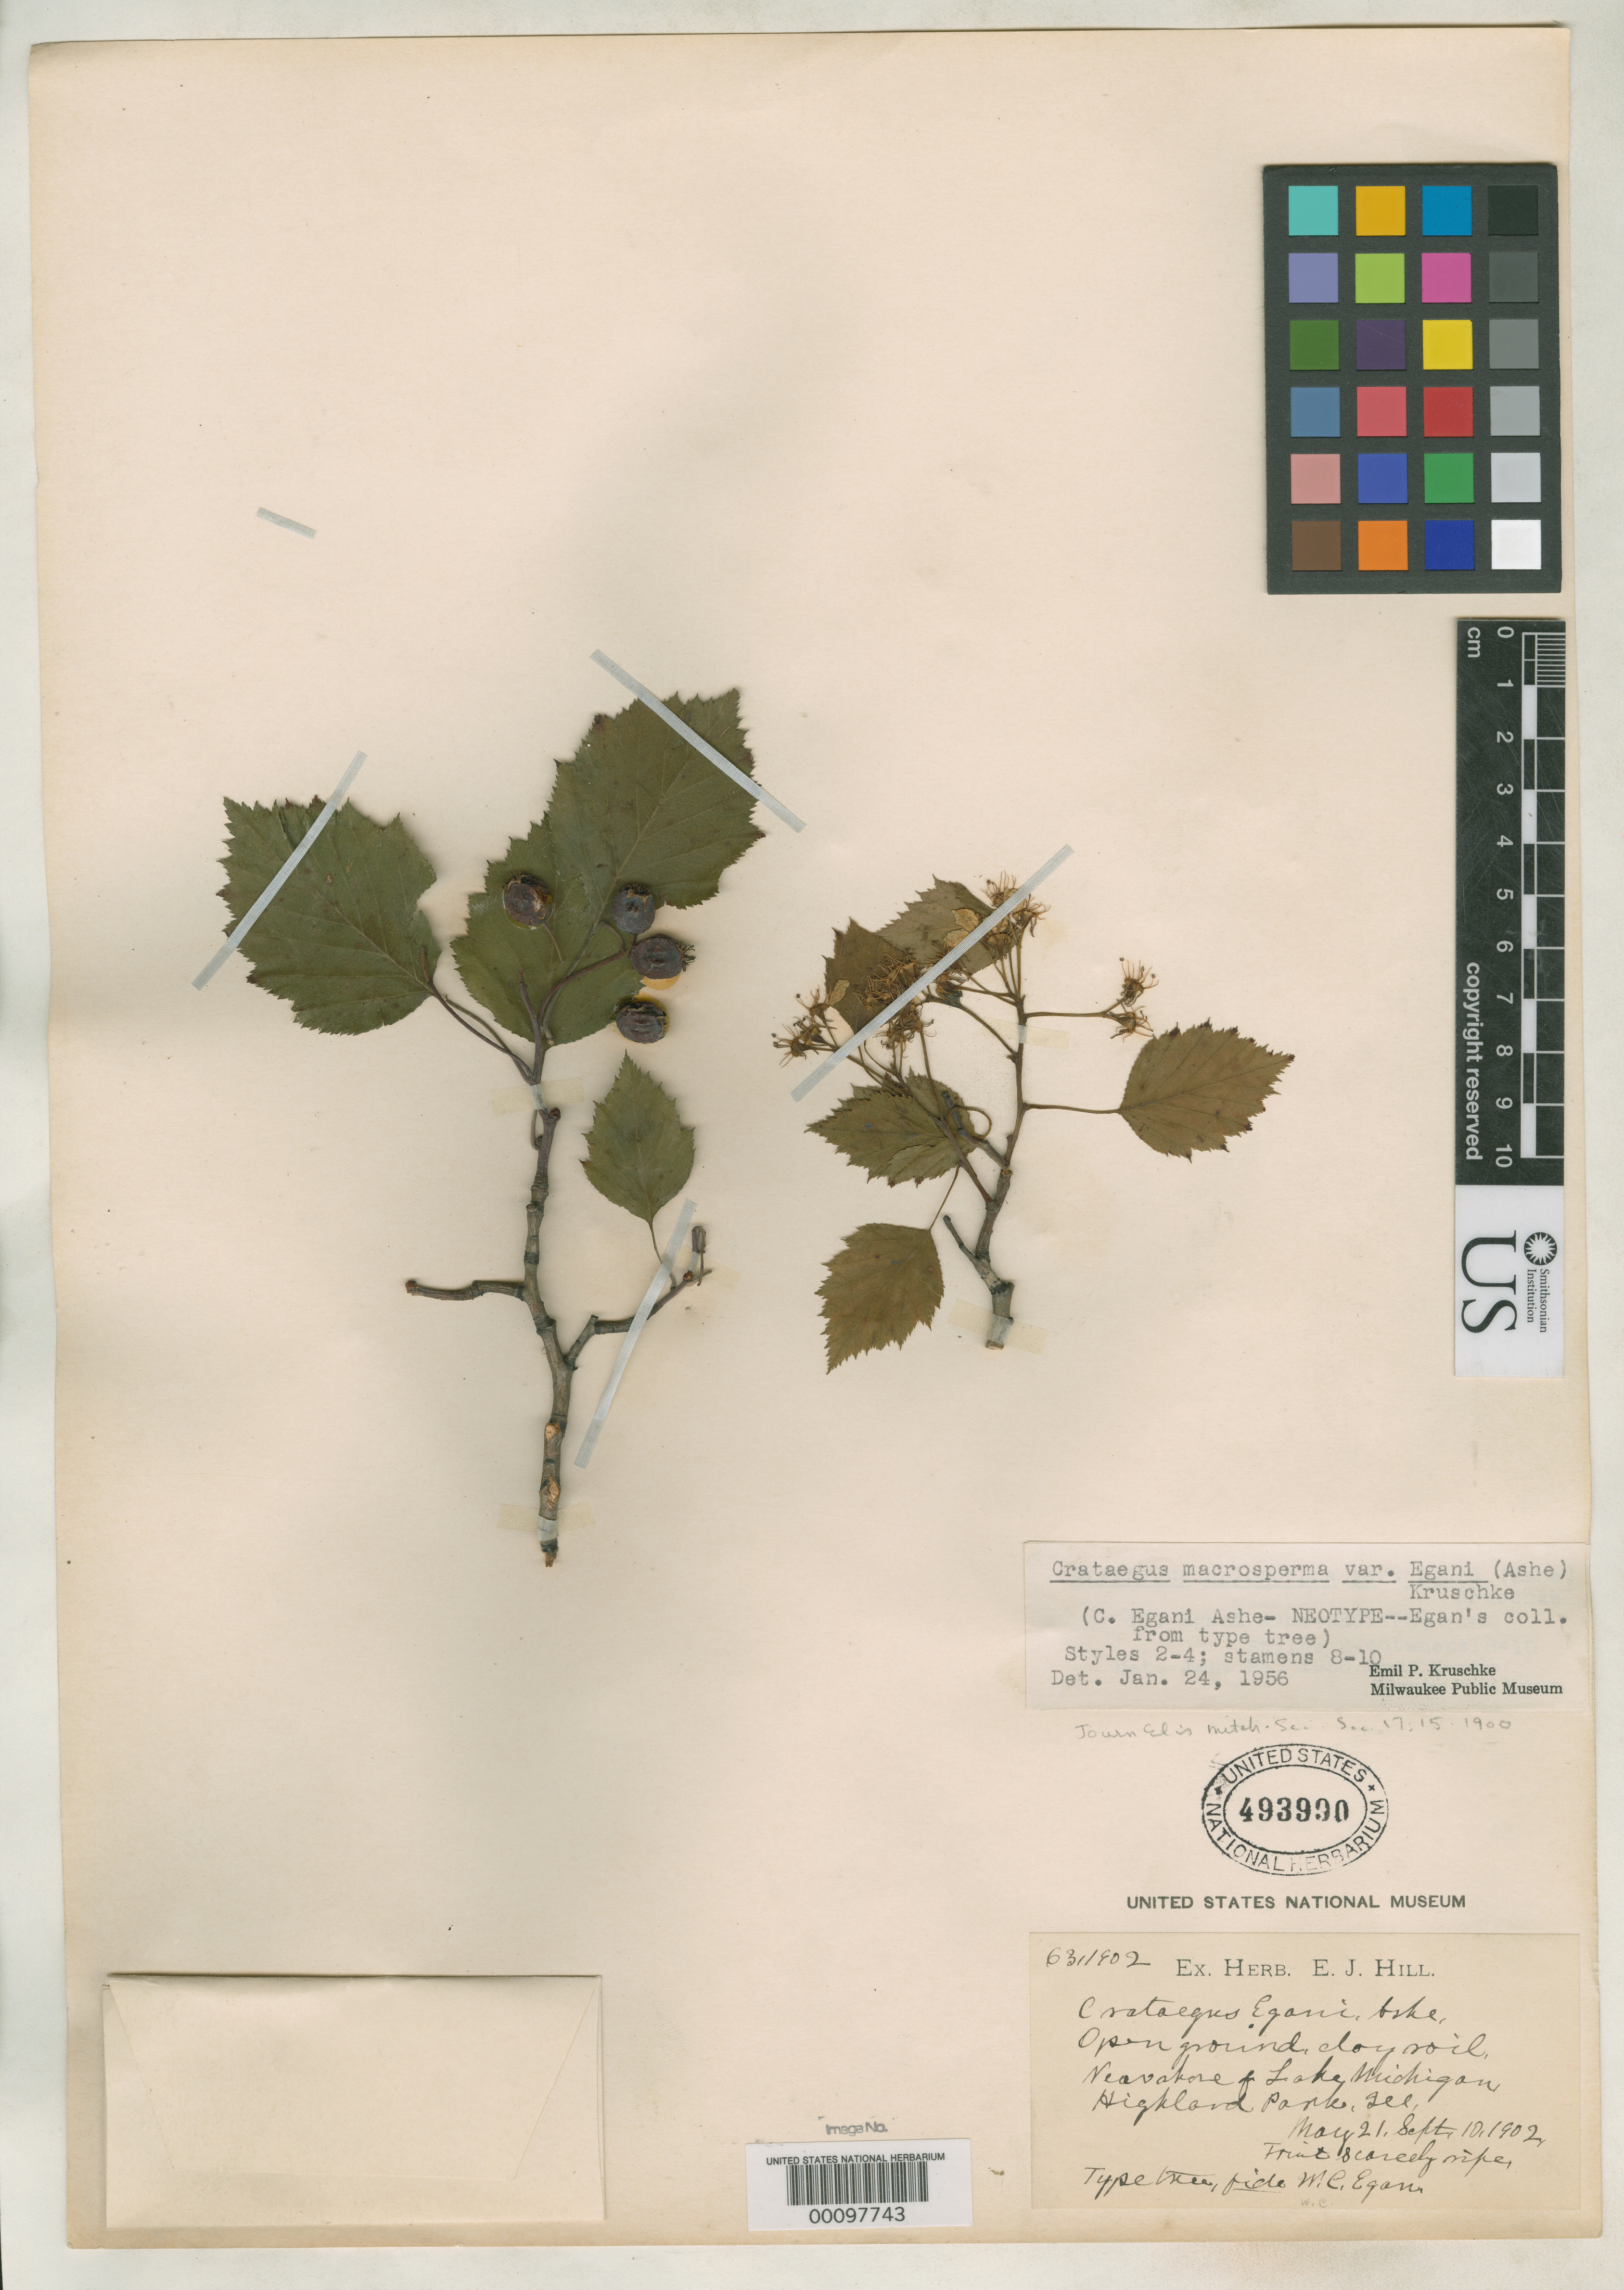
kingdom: Plantae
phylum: Tracheophyta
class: Magnoliopsida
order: Rosales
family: Rosaceae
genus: Crataegus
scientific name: Crataegus eganii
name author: Ashe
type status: Neotype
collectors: E. J. Hill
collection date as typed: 21 May 1902 and 10 Sep 1902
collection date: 1902-05-21,1902-09-10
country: United States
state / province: Illinois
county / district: Lake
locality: Highland Park near shore of Lake michigan.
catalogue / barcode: US 493990